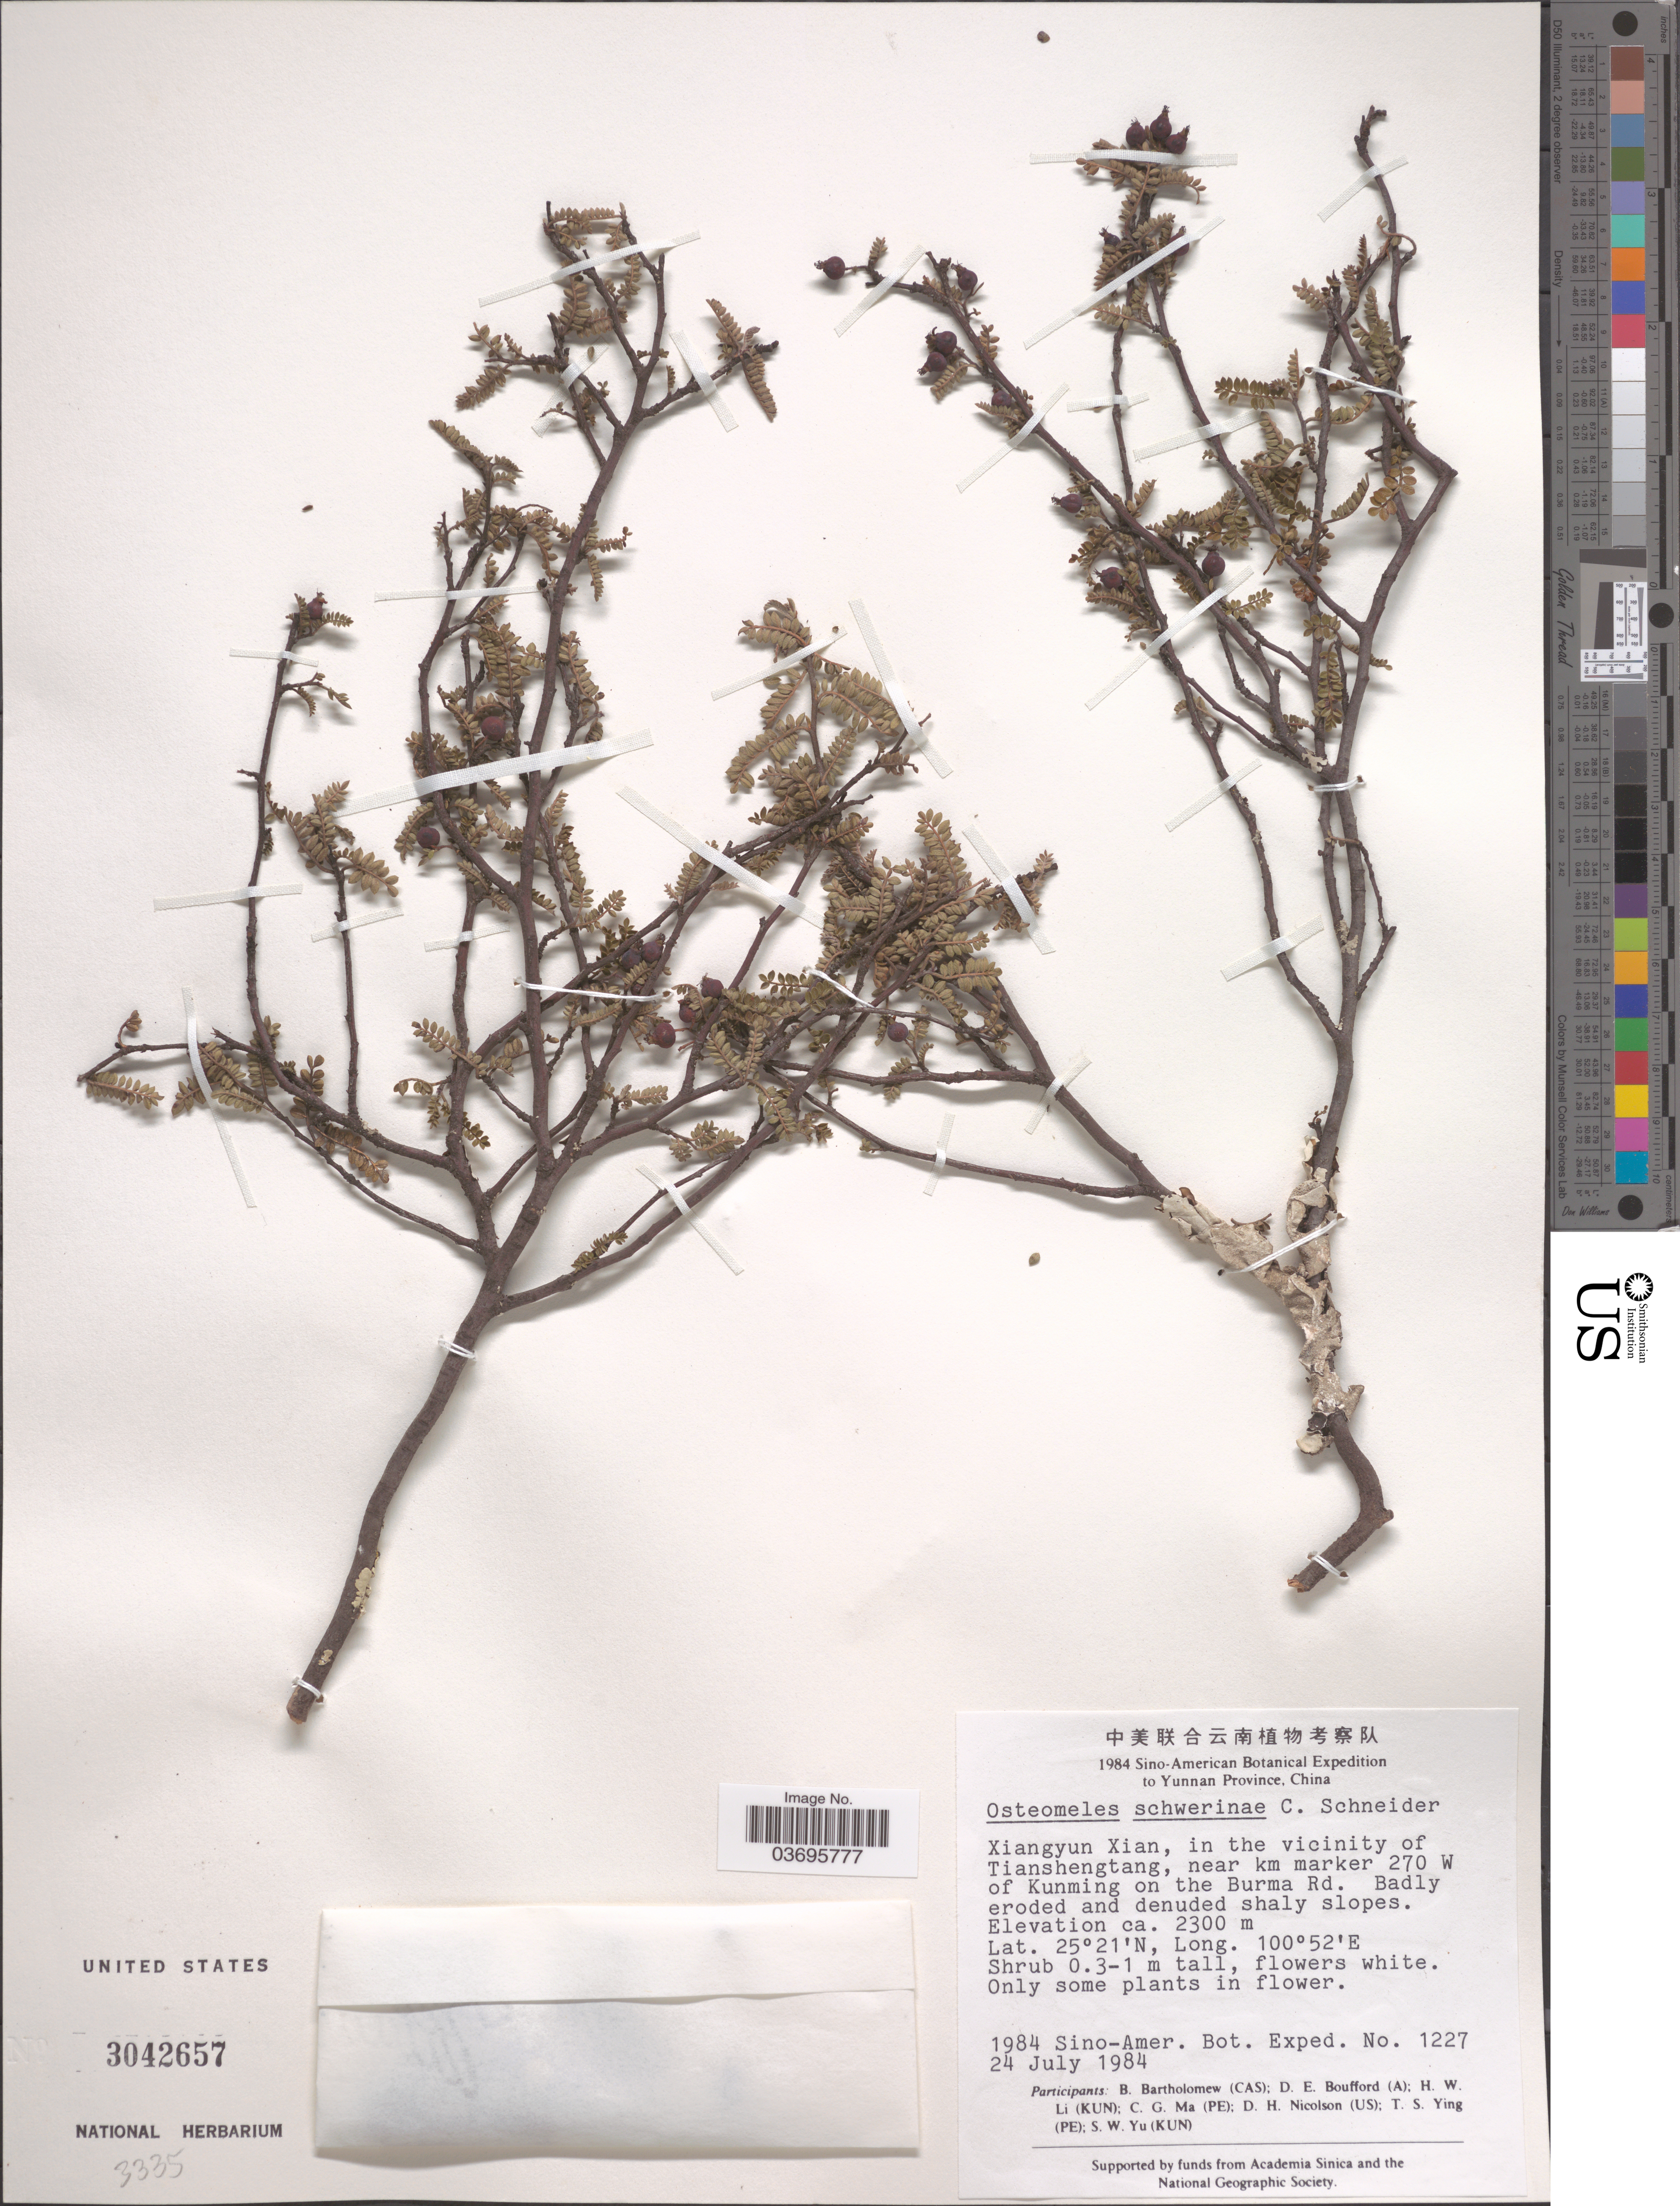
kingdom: Plantae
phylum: Tracheophyta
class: Magnoliopsida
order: Rosales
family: Rosaceae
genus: Osteomeles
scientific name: Osteomeles schwerinae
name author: C.K. Schneid.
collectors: Sino-Amer. Bot. Exped. 1984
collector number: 1227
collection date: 1984-07-24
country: China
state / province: Yunnan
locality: Xiangyun Xian, in the vicinity of Tianshengtang, near km marker 270 W of Kunming on the Burma Rd.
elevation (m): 2300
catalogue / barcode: US 3042657